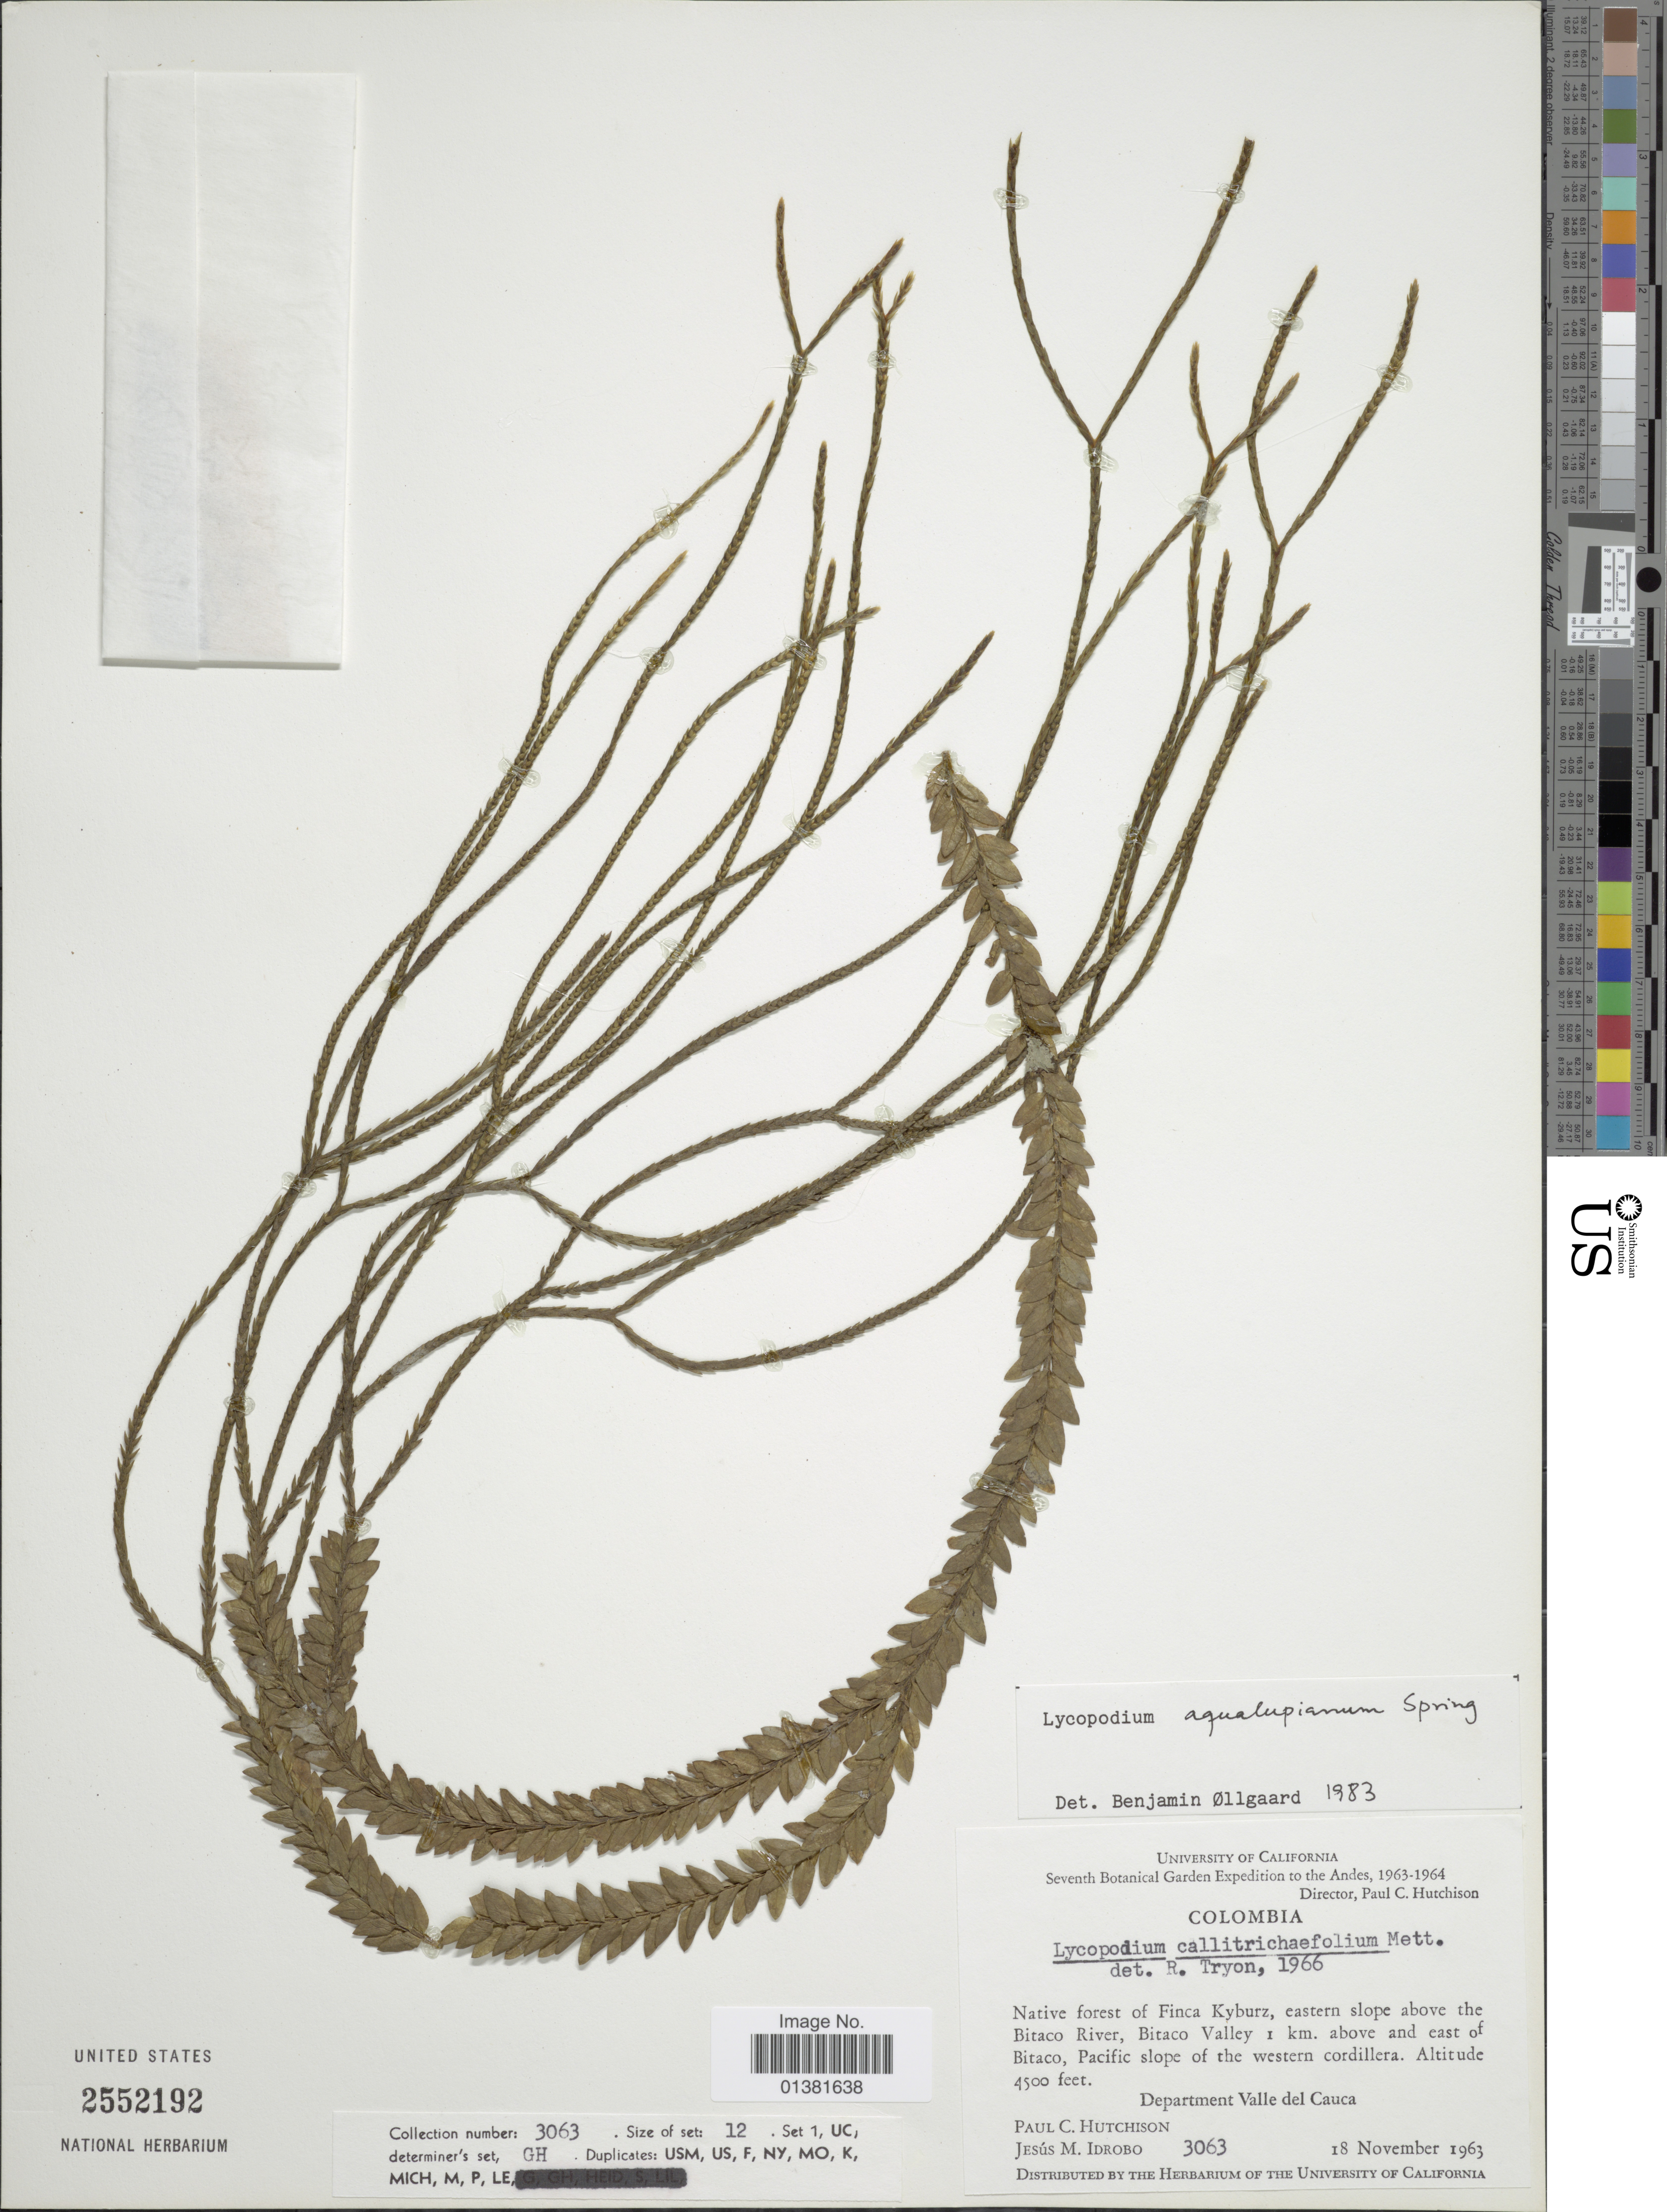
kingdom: Plantae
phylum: Tracheophyta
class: Lycopodiopsida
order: Lycopodiales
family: Lycopodiaceae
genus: Phlegmariurus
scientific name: Phlegmariurus aqualupianus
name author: (Spring) B. Øllg.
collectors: P. C. Hutchison & J. M. Idrobo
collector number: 3063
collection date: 1963-11-18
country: Colombia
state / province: Valle del Cauca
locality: Native forest of Finca Kyburz, eastern slope above the Bitaco River, Bitaco Valley 1 km. above and east of Bitaco, Pacific slope of the western cordillera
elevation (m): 1372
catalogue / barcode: US 2552192